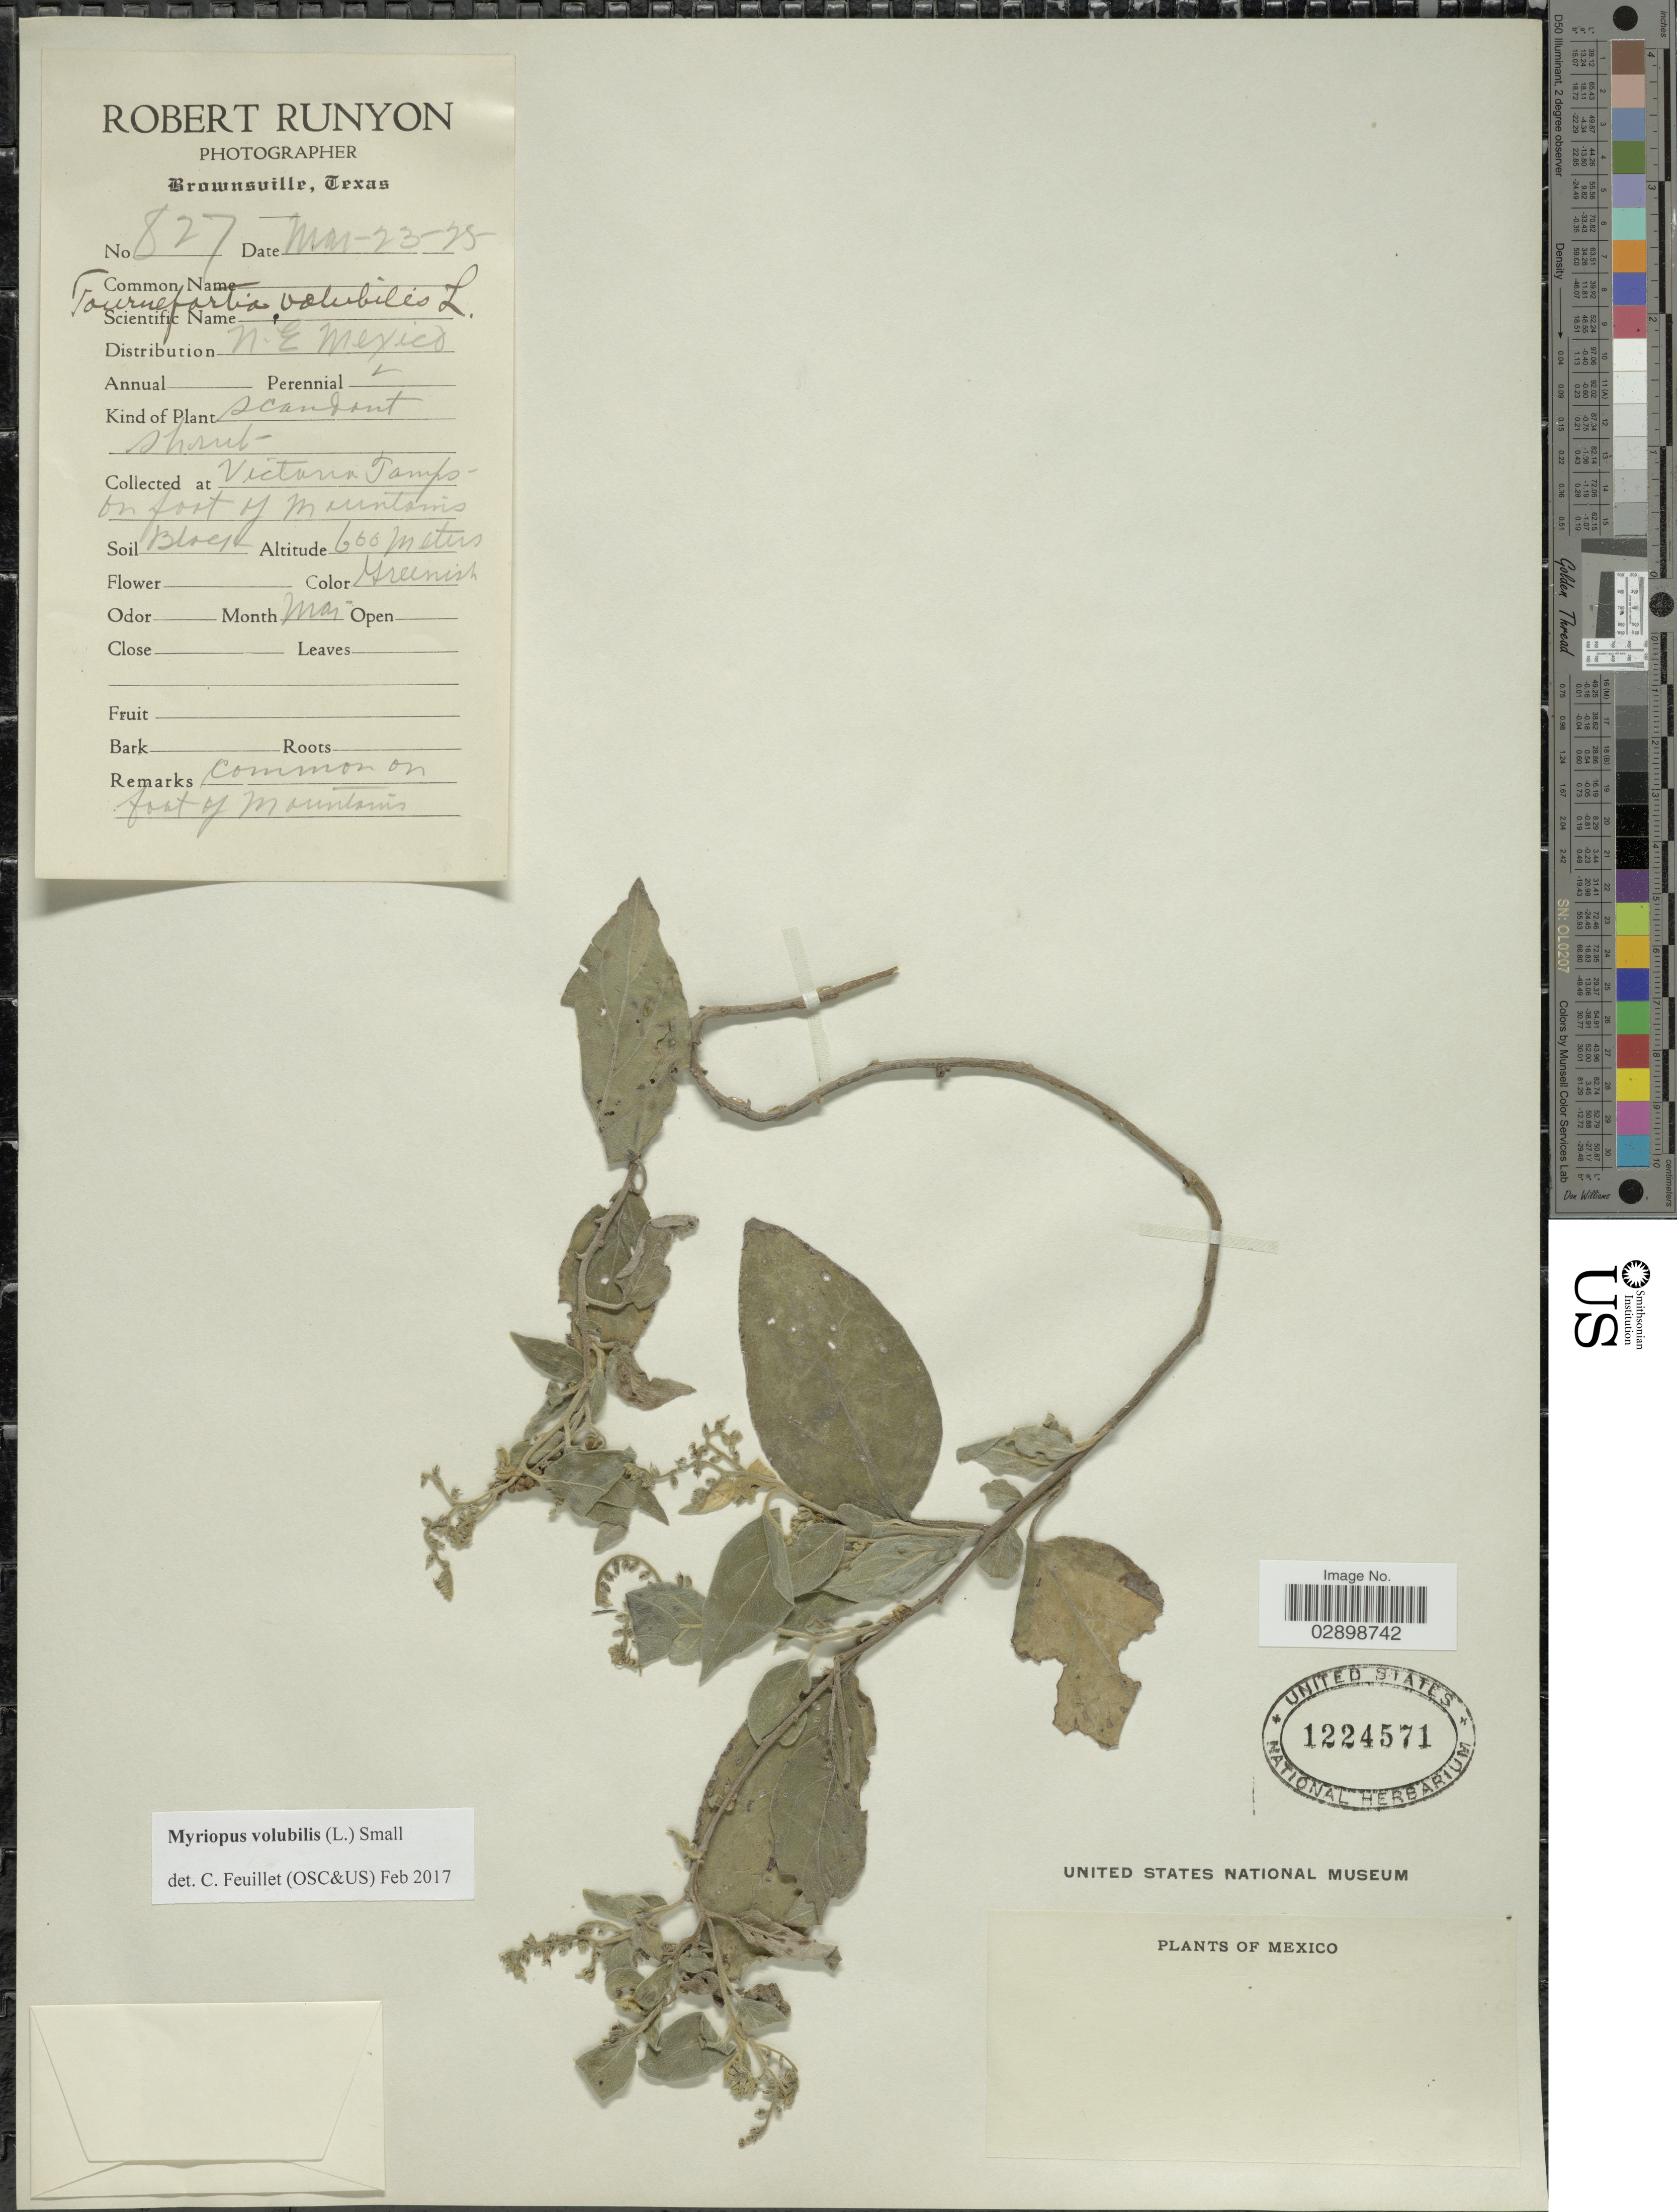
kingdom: Plantae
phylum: Tracheophyta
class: Magnoliopsida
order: Boraginales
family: Heliotropiaceae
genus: Myriopus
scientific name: Myriopus volubilis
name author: (L.) Small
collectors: R. Runyon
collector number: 827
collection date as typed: Transcribed d/m/y: 23/3/25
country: Mexico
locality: N.E. Mexico. Victoria Tamps on foot of mountains.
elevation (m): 600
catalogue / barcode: US 1224571